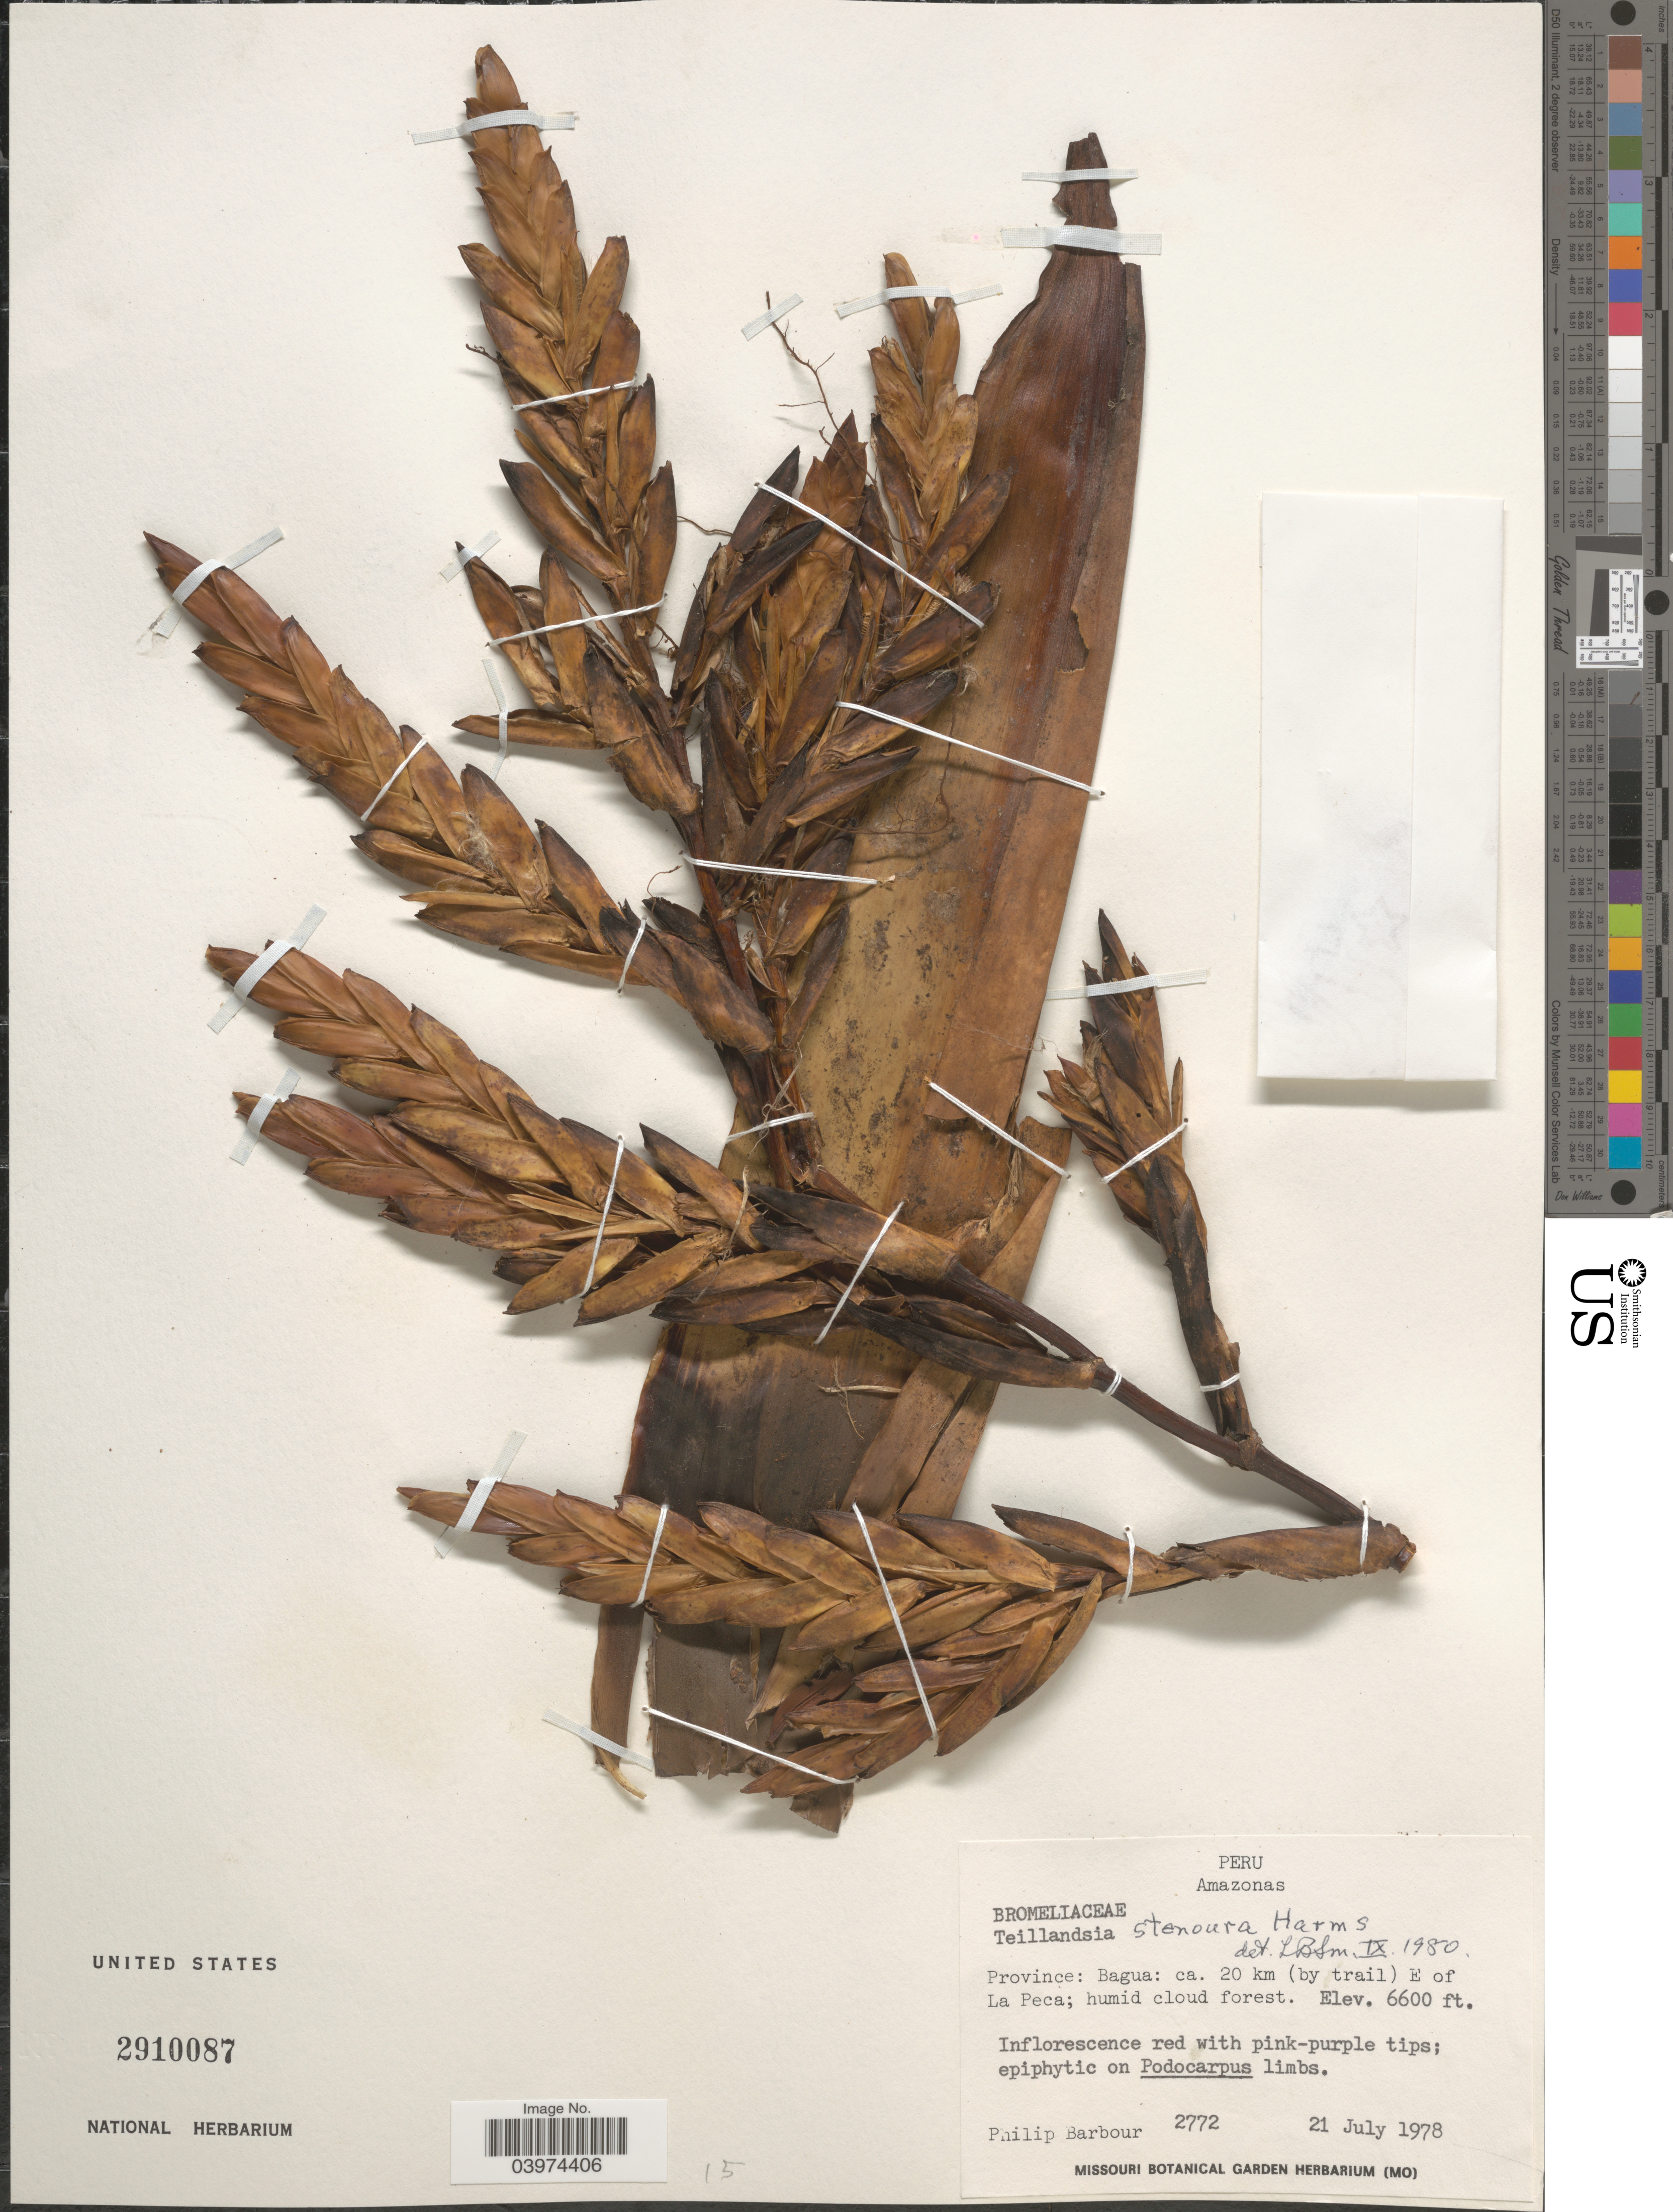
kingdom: Plantae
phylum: Tracheophyta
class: Liliopsida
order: Poales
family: Bromeliaceae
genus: Tillandsia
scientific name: Tillandsia stenoura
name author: Harms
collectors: P. Barbour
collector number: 2772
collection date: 1978-07-21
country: Peru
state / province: Amazonas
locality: Province: Bagua: ca. 20 km (by trail) E of La Peca; humid cloud forest.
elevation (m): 2012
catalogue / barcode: US 2910087